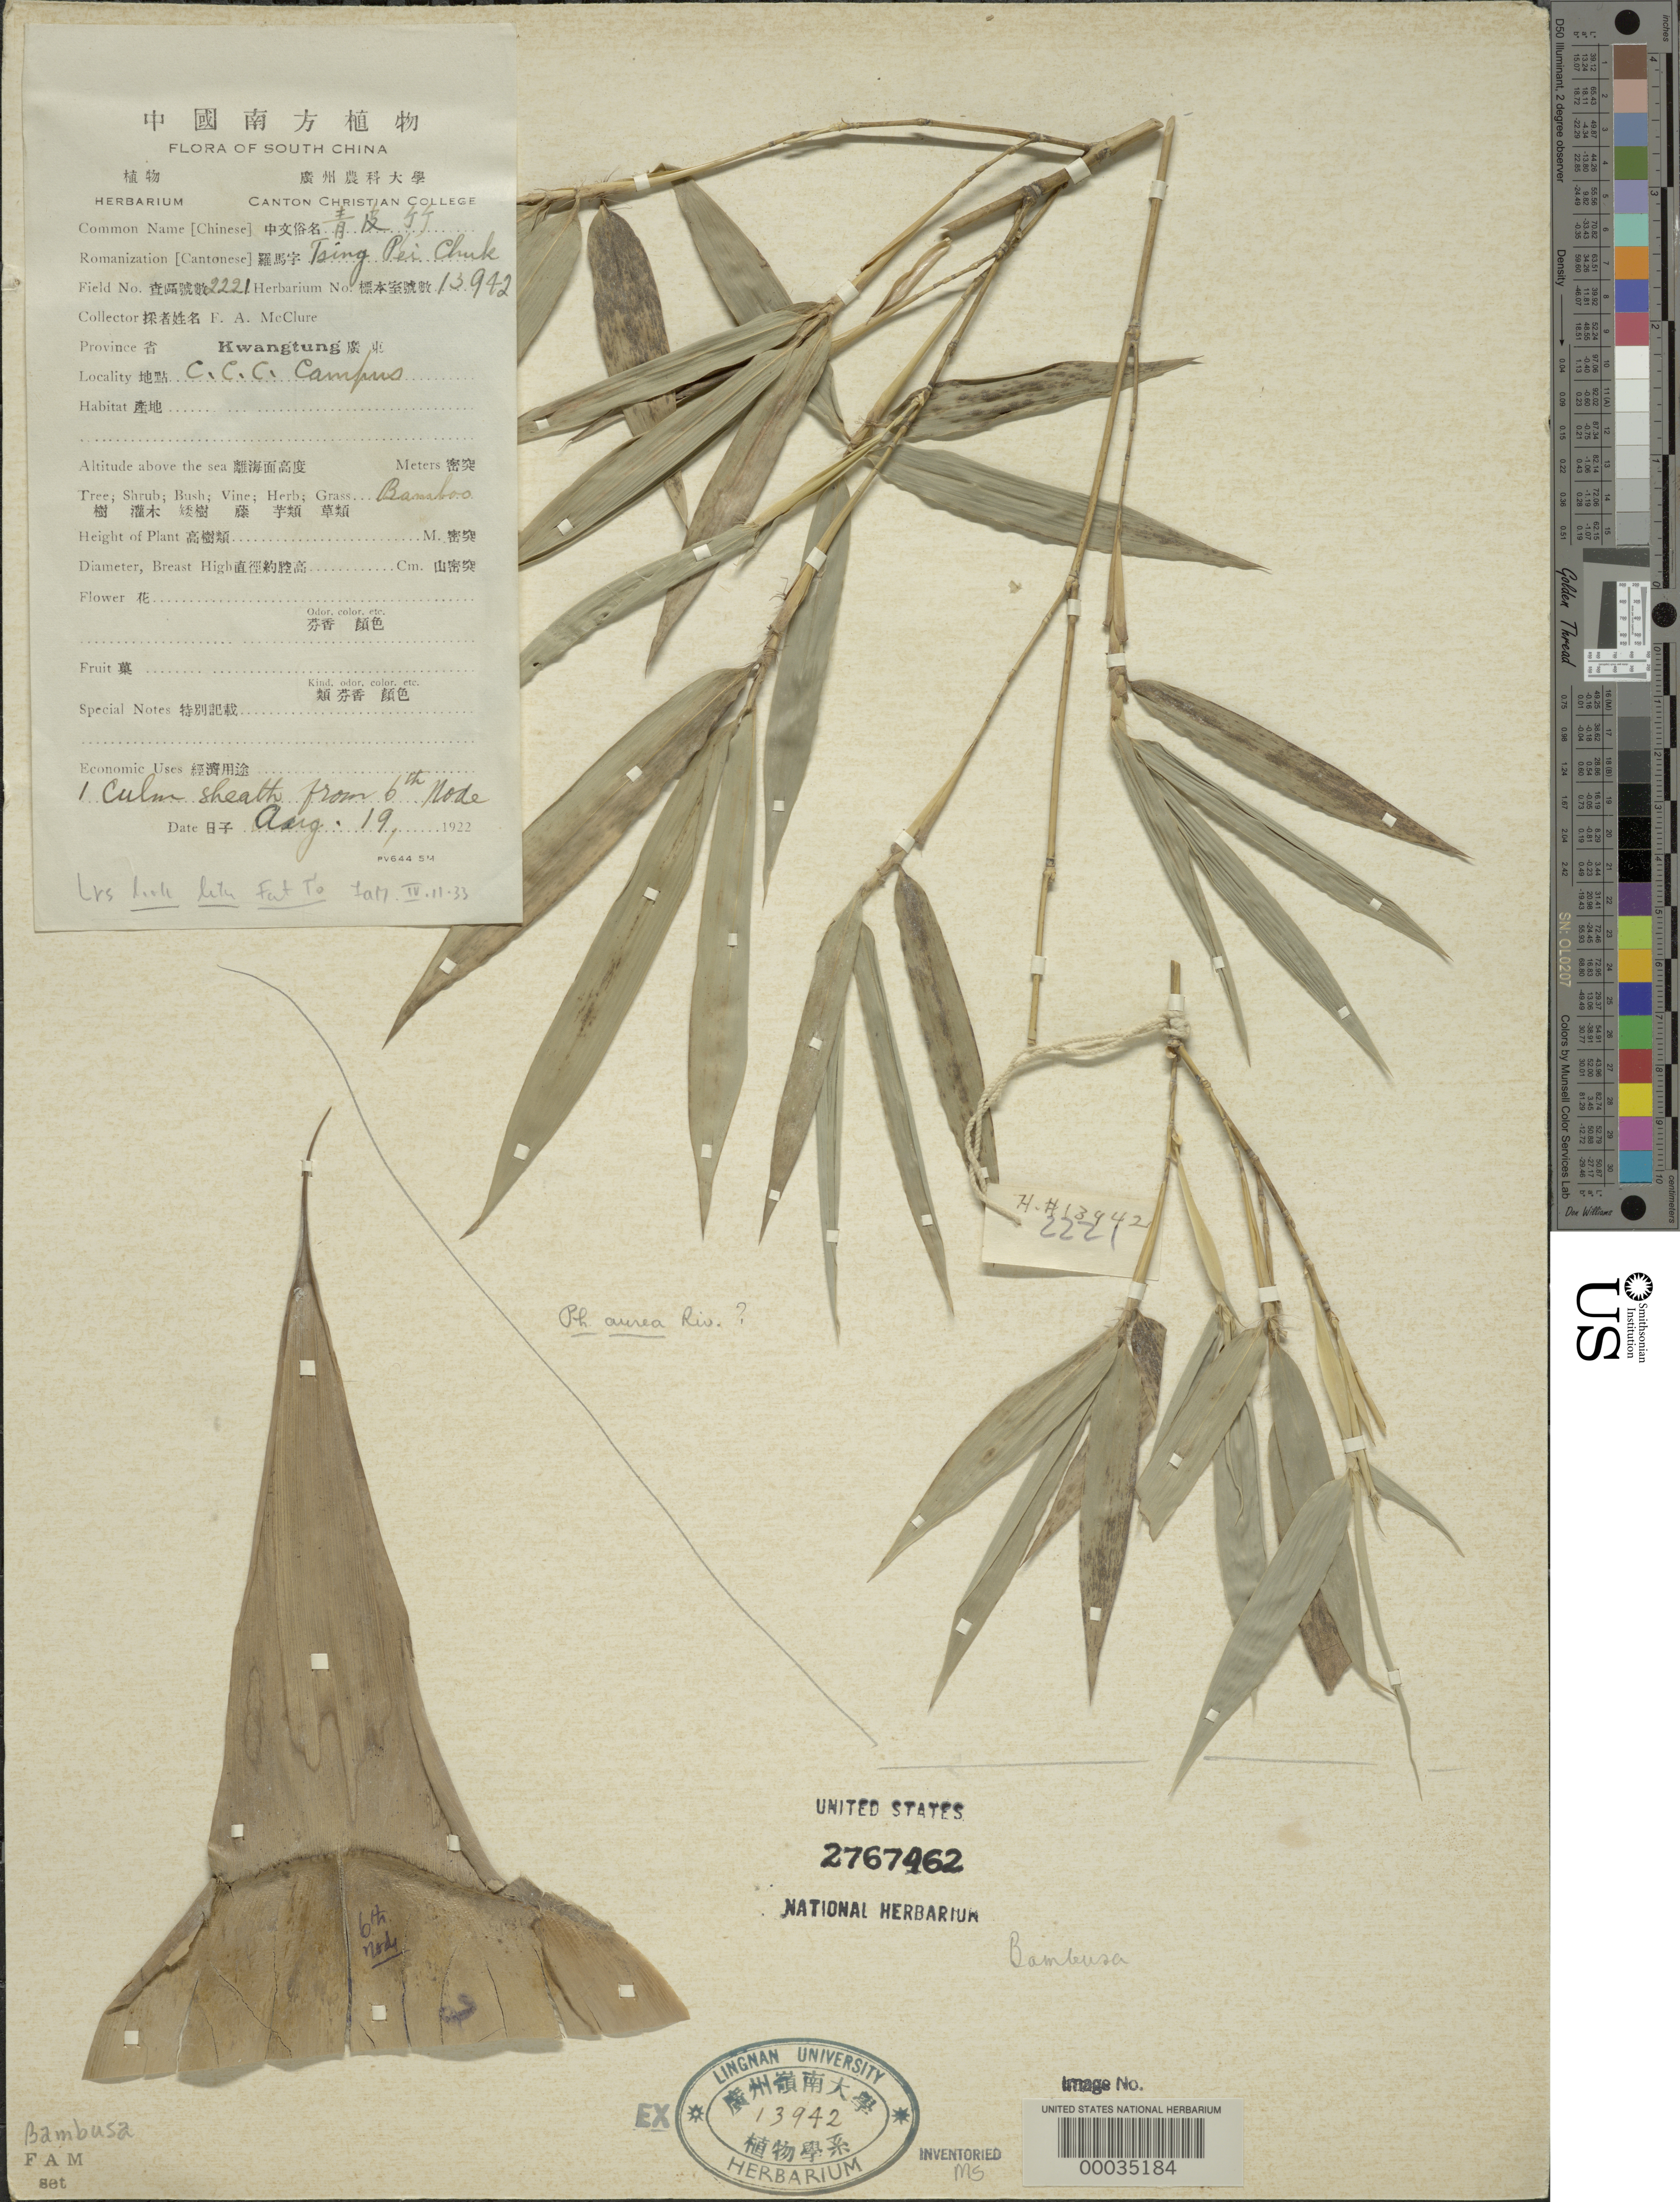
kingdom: Plantae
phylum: Tracheophyta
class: Liliopsida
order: Poales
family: Poaceae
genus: Bambusa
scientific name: Bambusa sp.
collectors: F. A. McClure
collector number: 2221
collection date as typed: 19 Aug 1922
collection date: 1922-08-19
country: China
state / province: Guangdong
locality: Canton christian college campus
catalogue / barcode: US 2767462